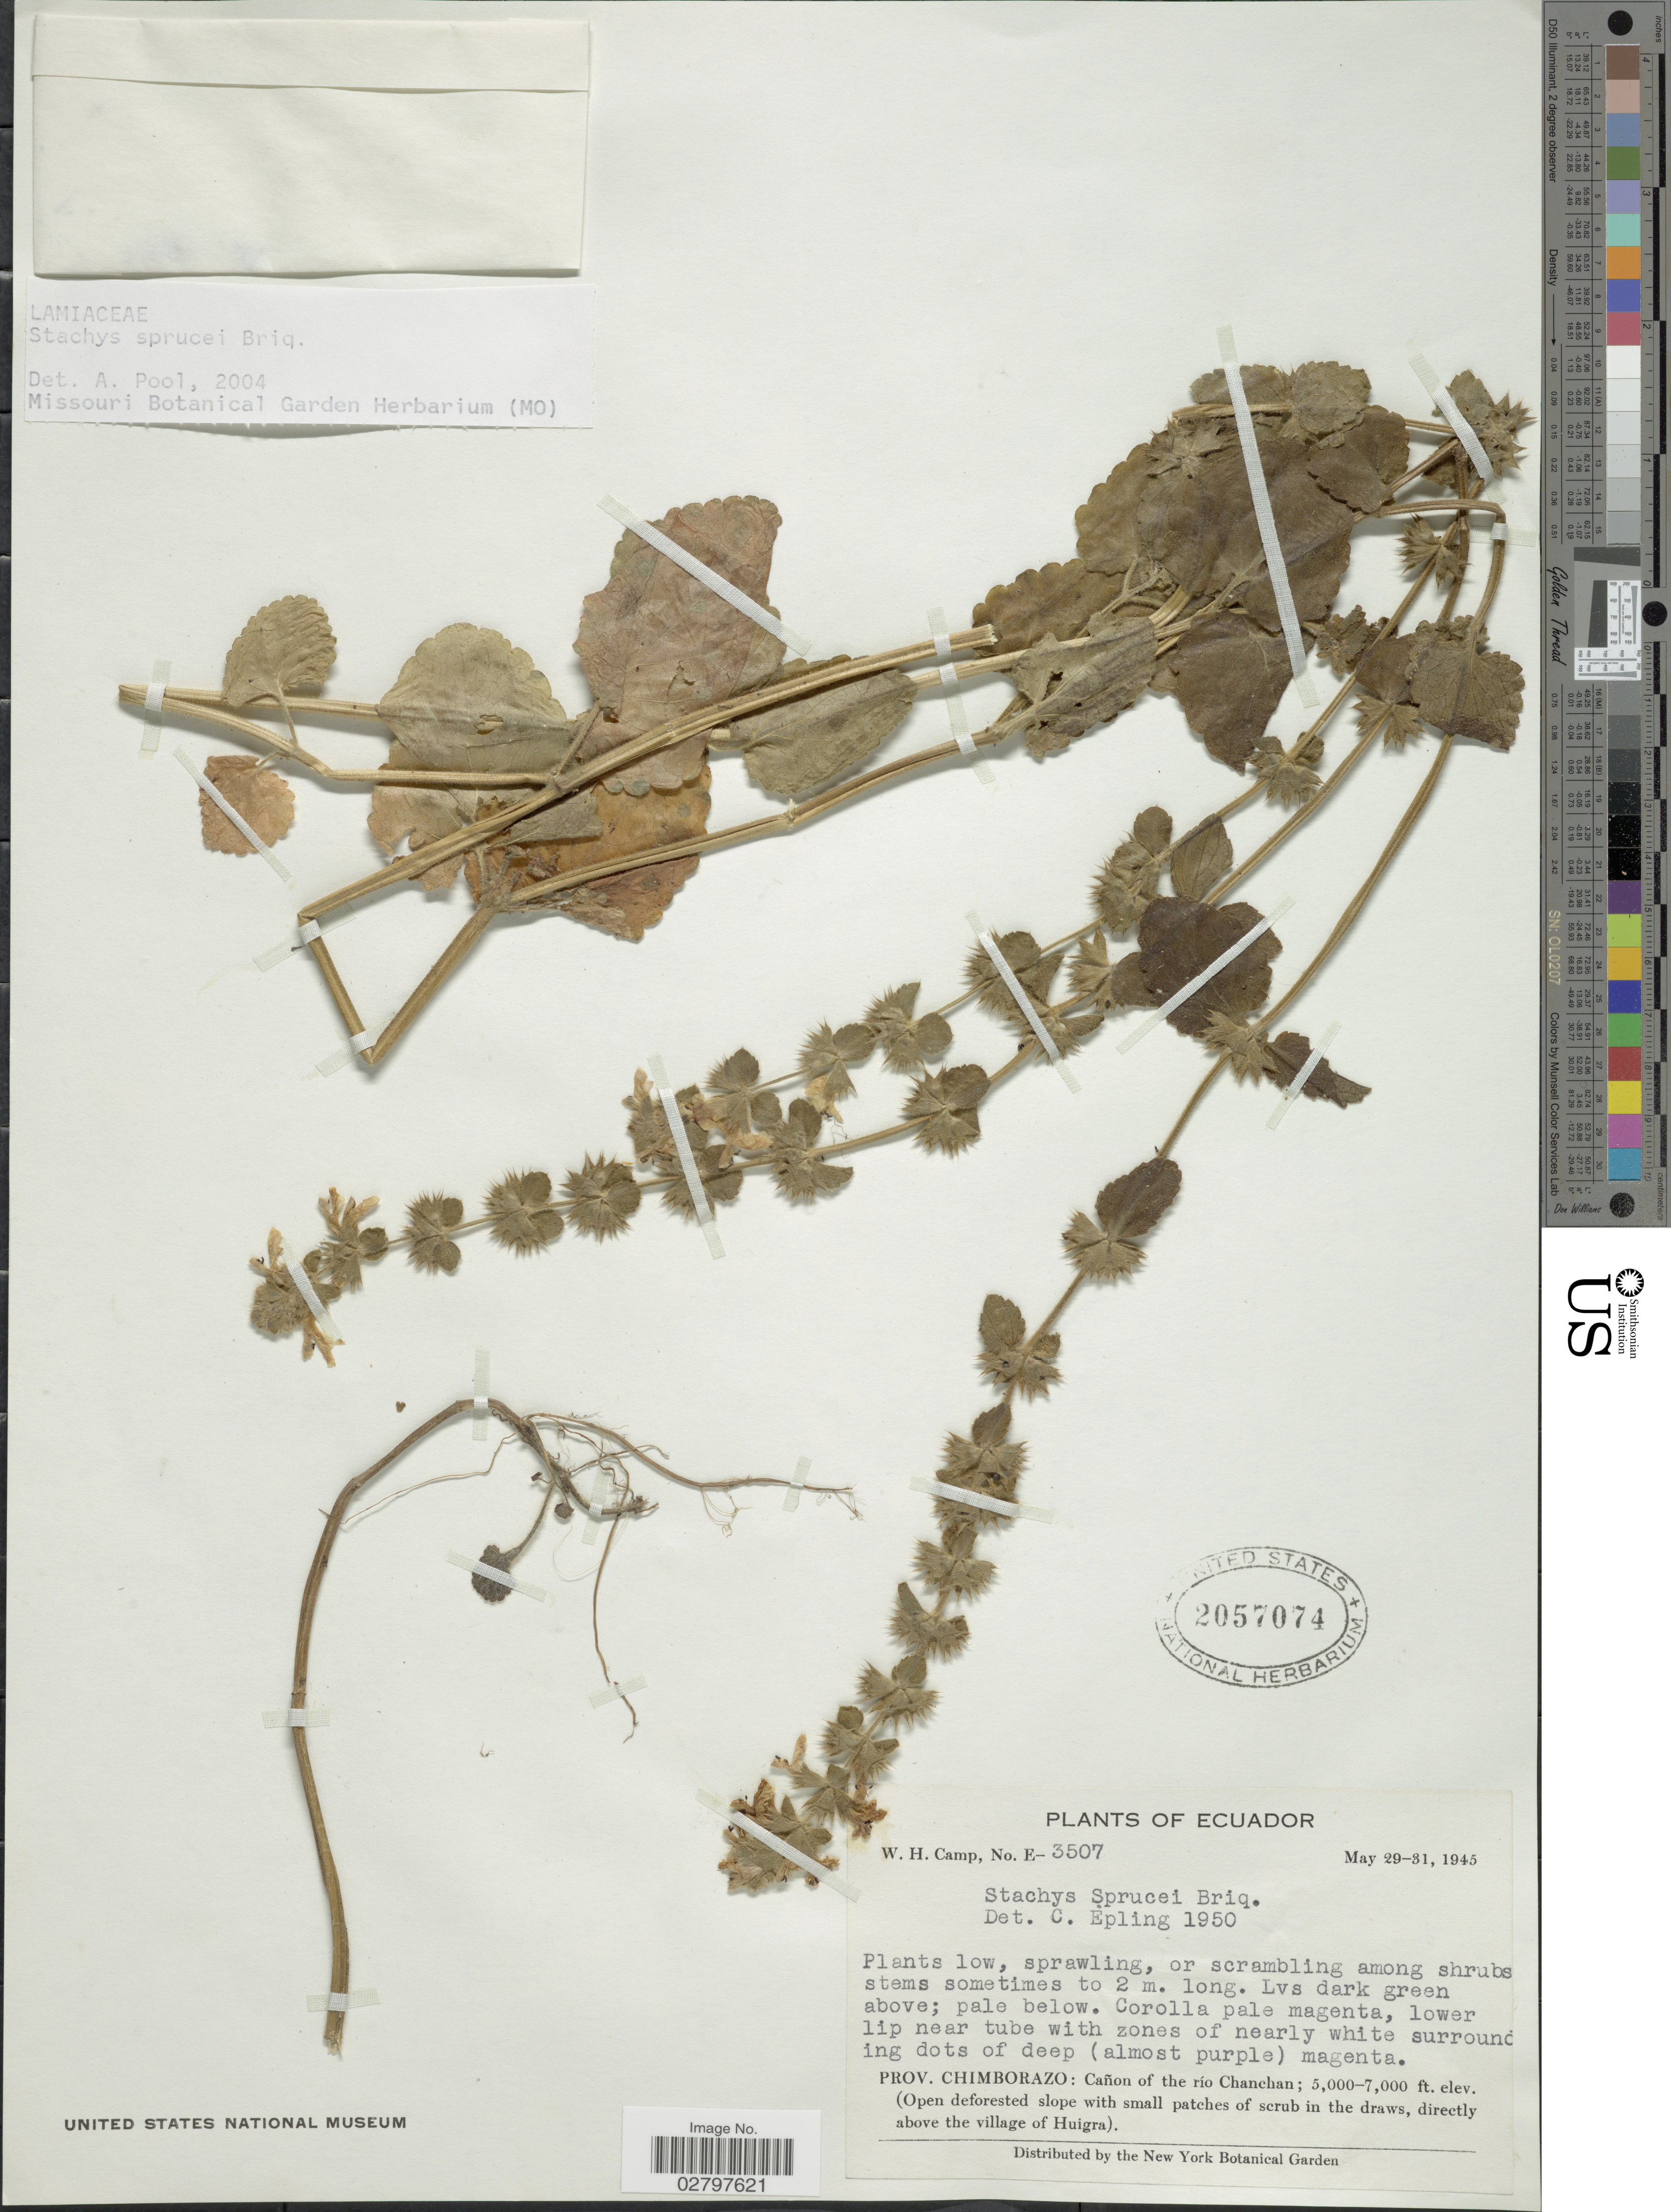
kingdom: Plantae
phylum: Tracheophyta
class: Magnoliopsida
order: Lamiales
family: Lamiaceae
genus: Stachys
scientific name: Stachys sprucei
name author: Briq.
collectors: W. H. Camp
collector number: E-3507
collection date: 1945-05-29/1945-05-31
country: Ecuador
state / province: Chimborazo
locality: Cañon of the río Chanchan (directly above the village of Huigra).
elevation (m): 1524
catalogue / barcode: US 2057074